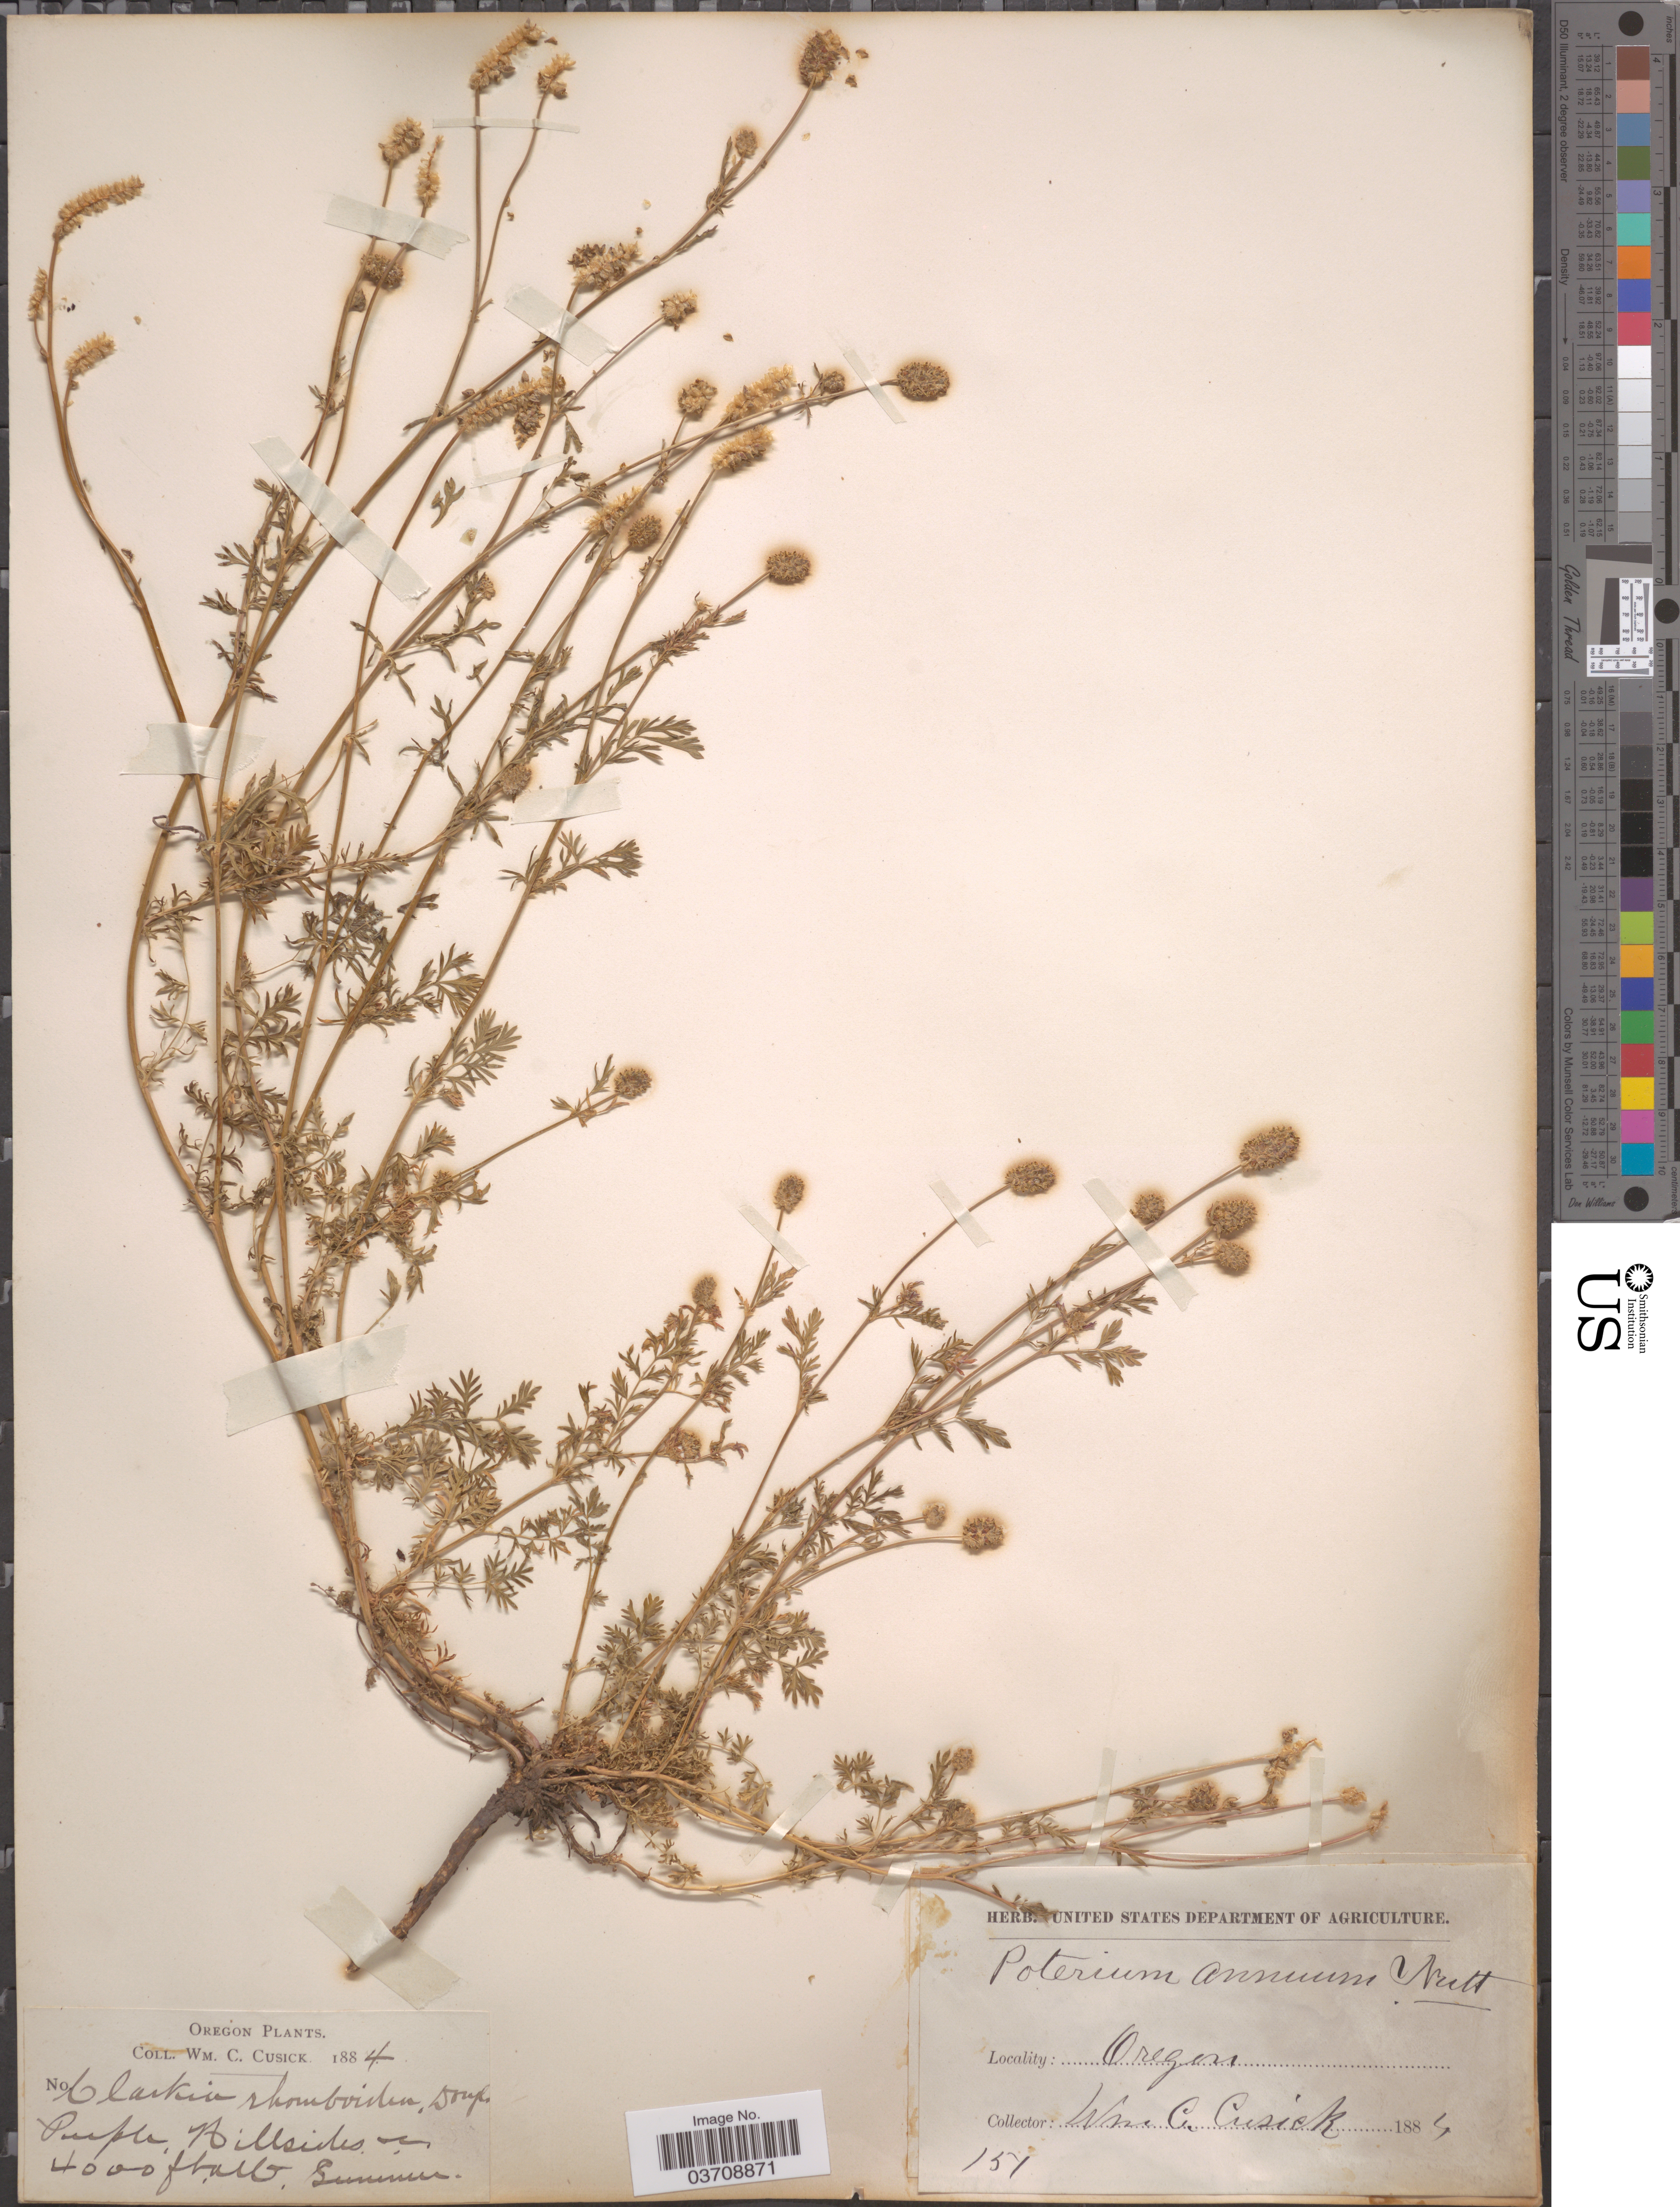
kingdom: Plantae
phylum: Tracheophyta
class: Magnoliopsida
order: Rosales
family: Rosaceae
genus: Sanguisorba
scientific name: Sanguisorba occidentalis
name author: Nutt.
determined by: Strong, Mark T., (BOT), Smithsonian Institution - National Museum of Natural History (UNITED STATES)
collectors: W. C. Cusick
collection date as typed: Summer 1884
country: United States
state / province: Oregon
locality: Hillsides.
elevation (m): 1219